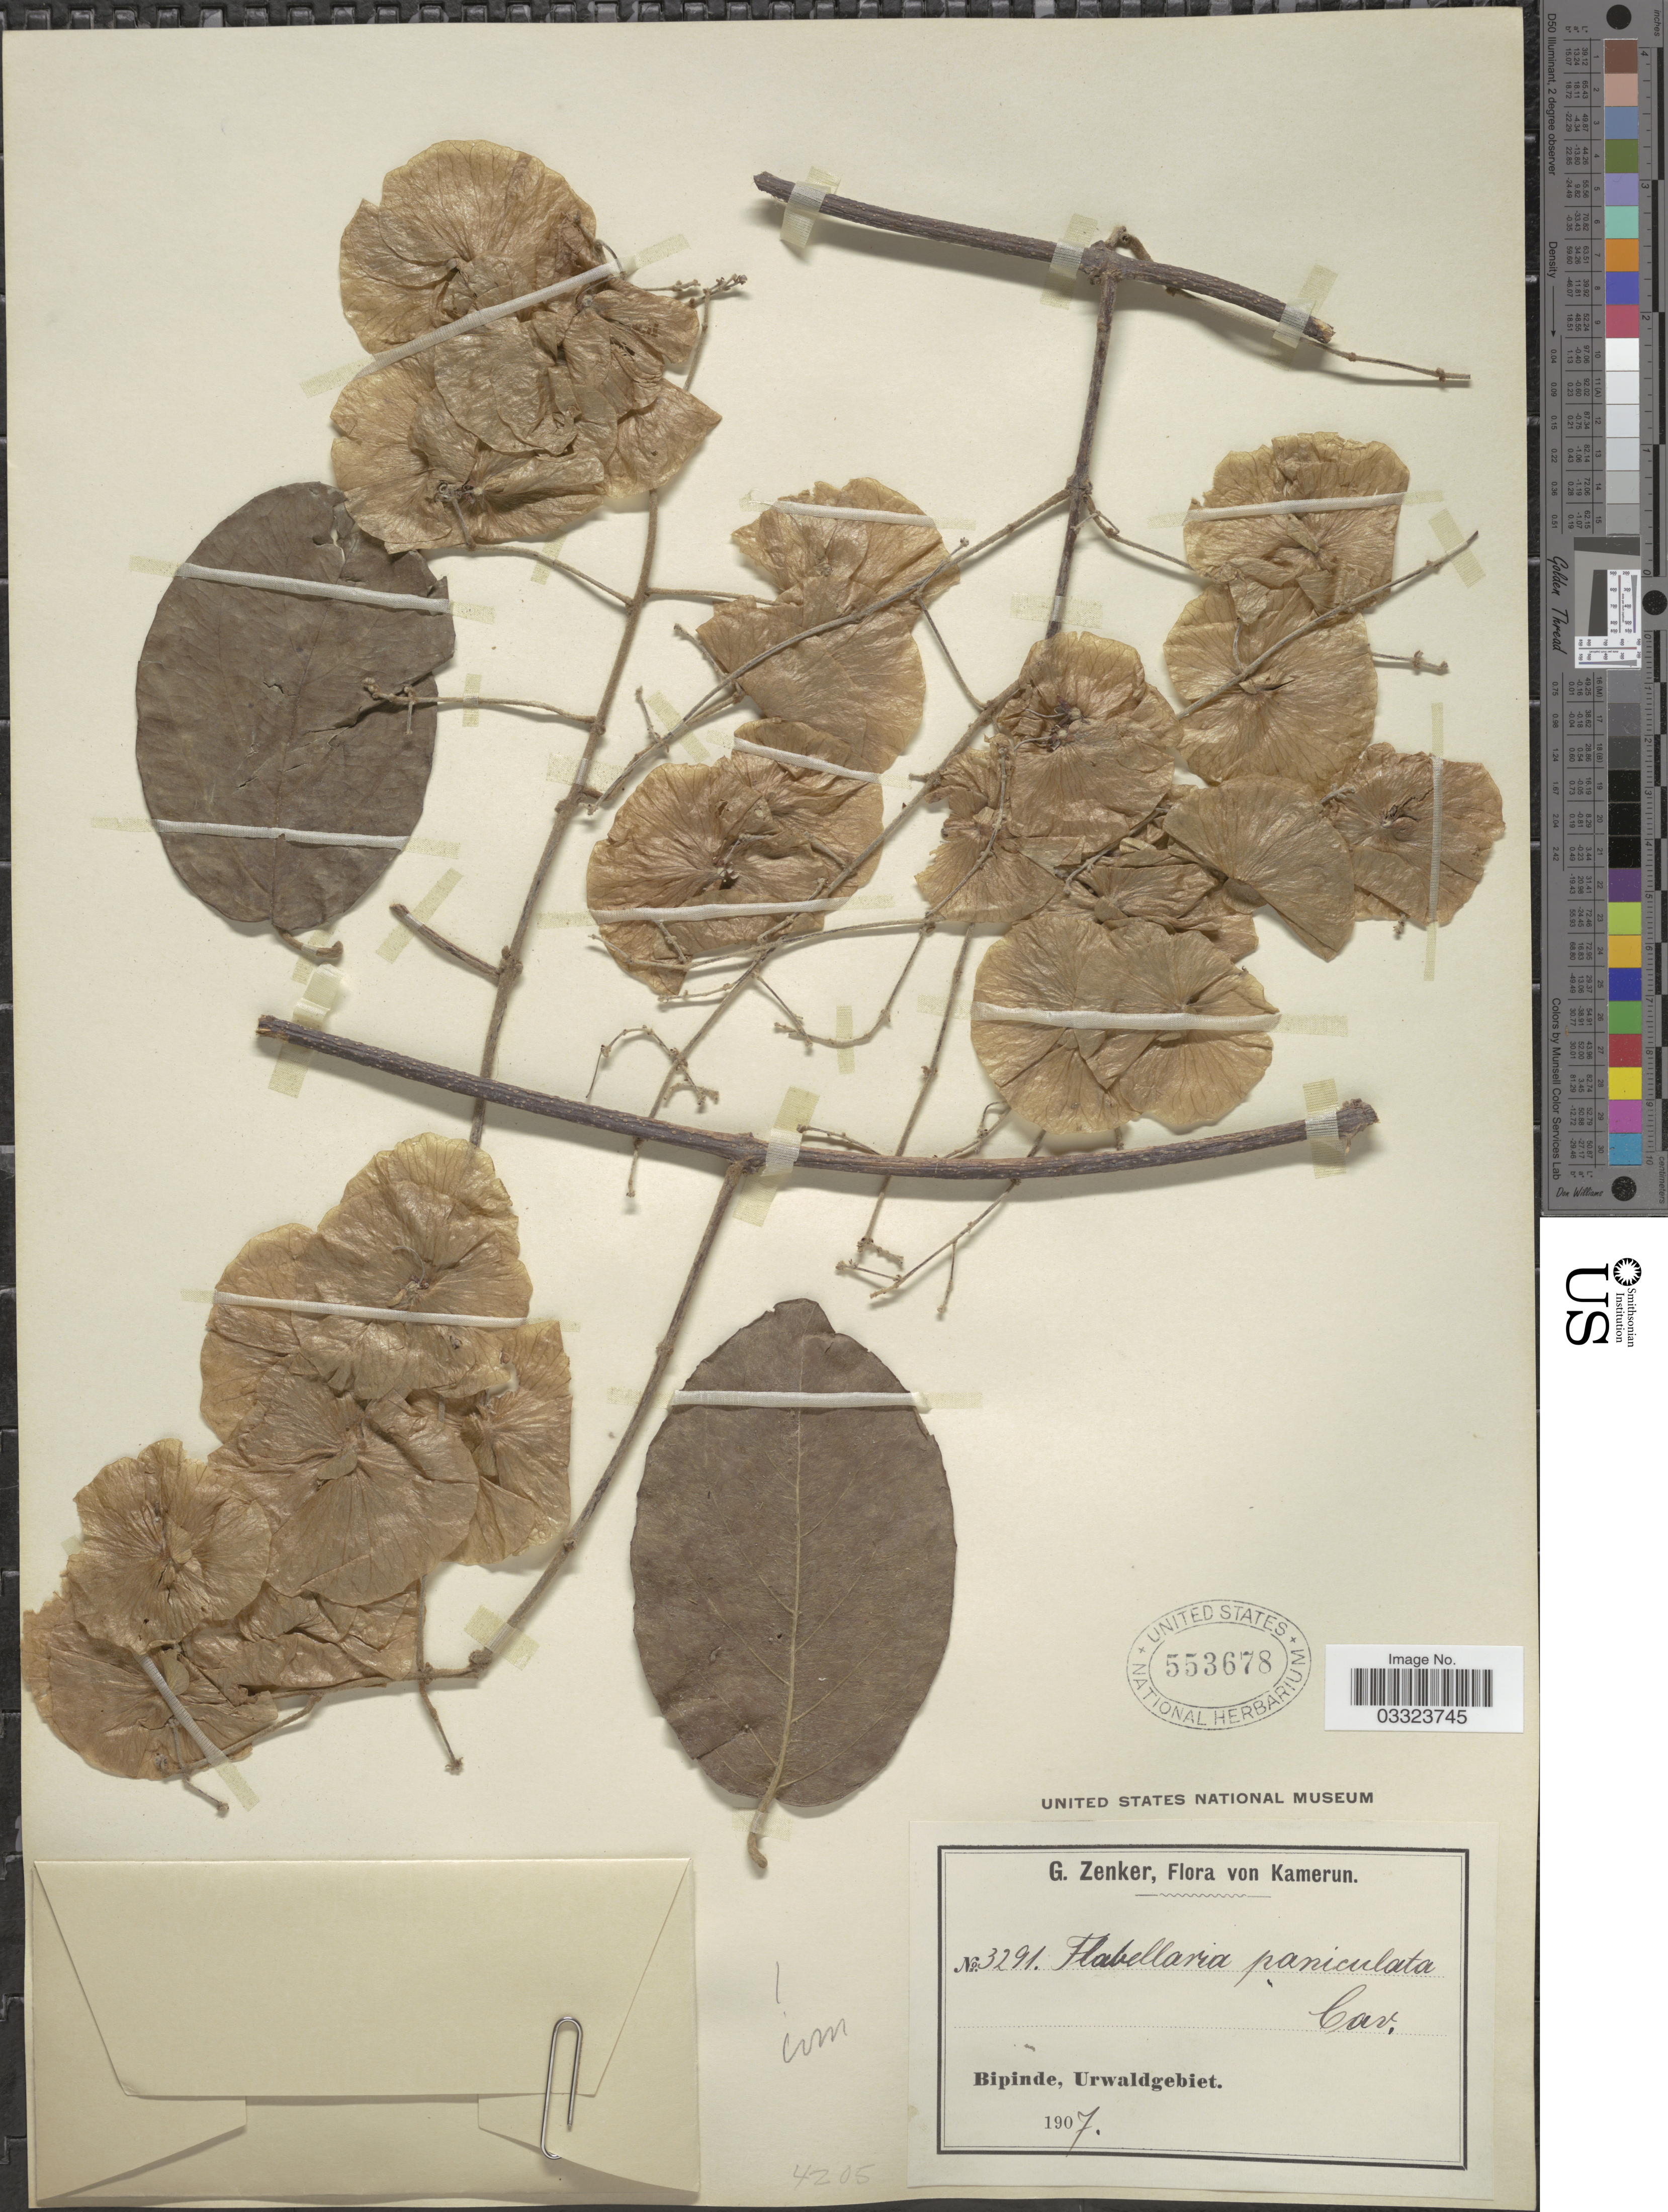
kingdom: Plantae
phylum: Tracheophyta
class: Magnoliopsida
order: Malpighiales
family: Malpighiaceae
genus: Flabellaria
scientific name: Flabellaria paniculata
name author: Cav.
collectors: G. A. Zenker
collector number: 3291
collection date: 1907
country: Cameroon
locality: Kamerun. Bipinde, Urwaldgebiet.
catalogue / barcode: US 553678